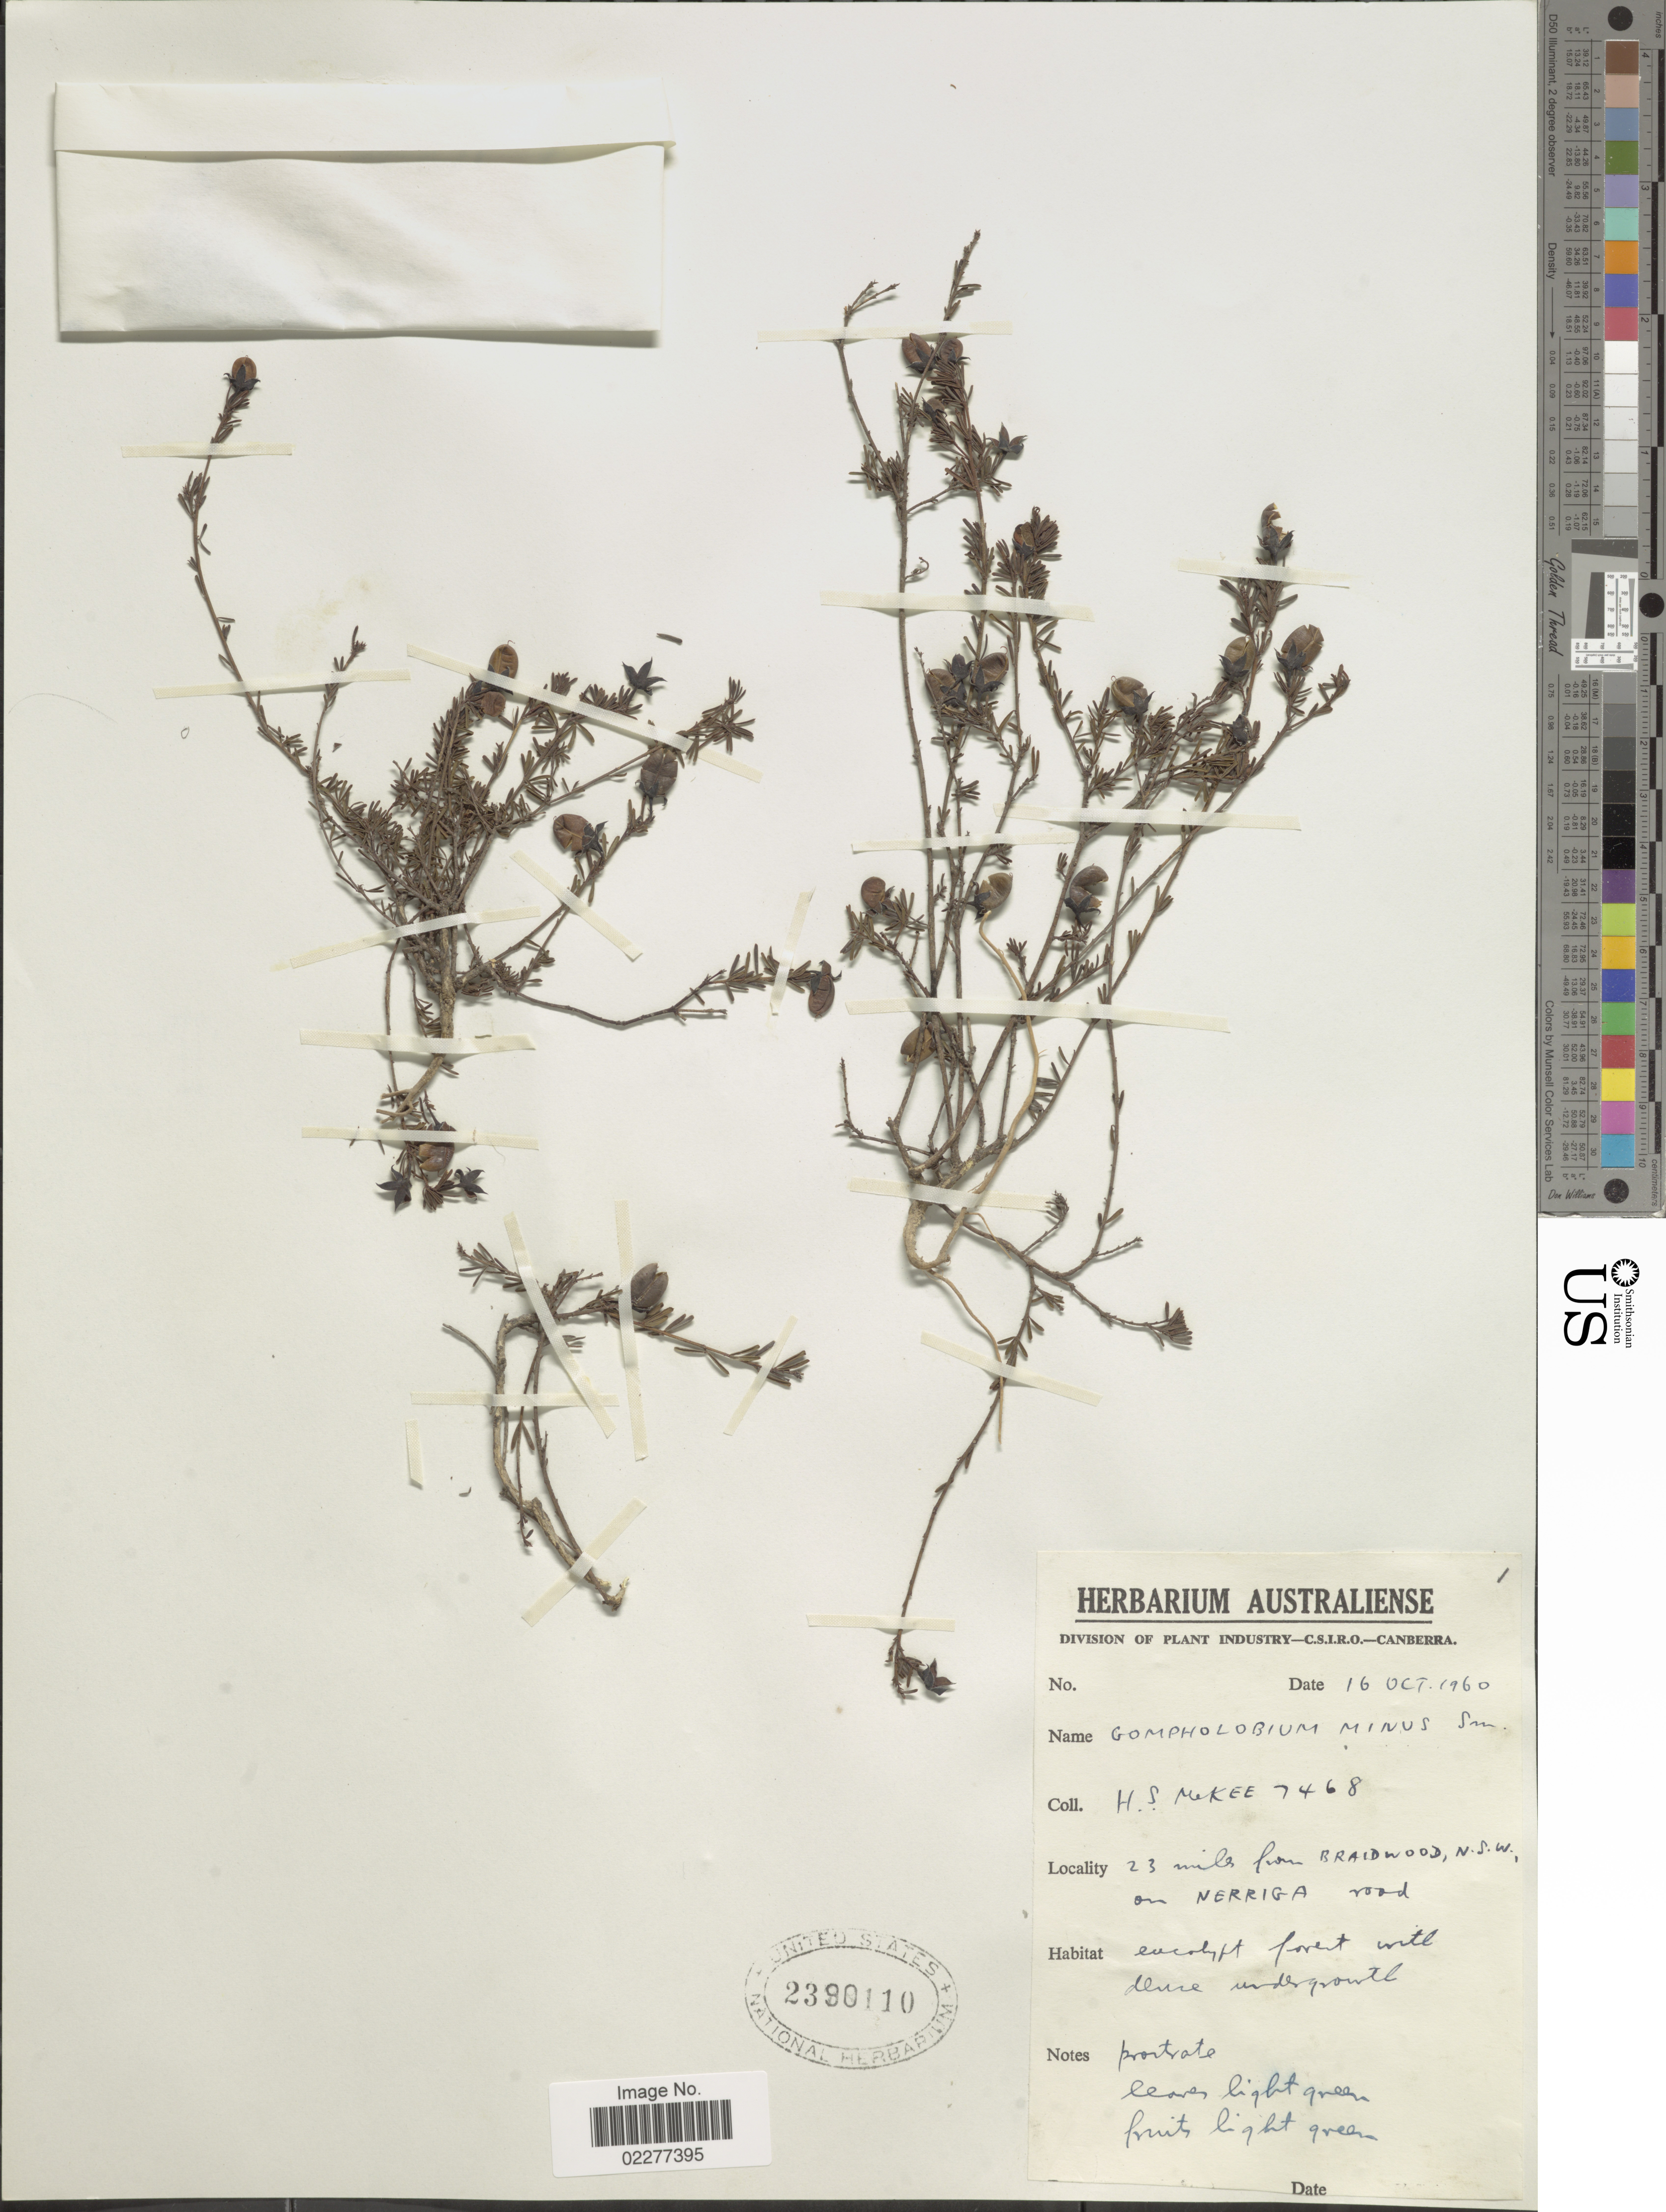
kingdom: Plantae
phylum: Tracheophyta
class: Magnoliopsida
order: Fabales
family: Fabaceae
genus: Gompholobium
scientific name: Gompholobium minus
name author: Sm.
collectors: H. S. McKee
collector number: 7468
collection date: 1960-10-16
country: Australia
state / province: New South Wales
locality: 23 miles from Braidwood, N.S.W. on Nerriga wood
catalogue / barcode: US 2390110